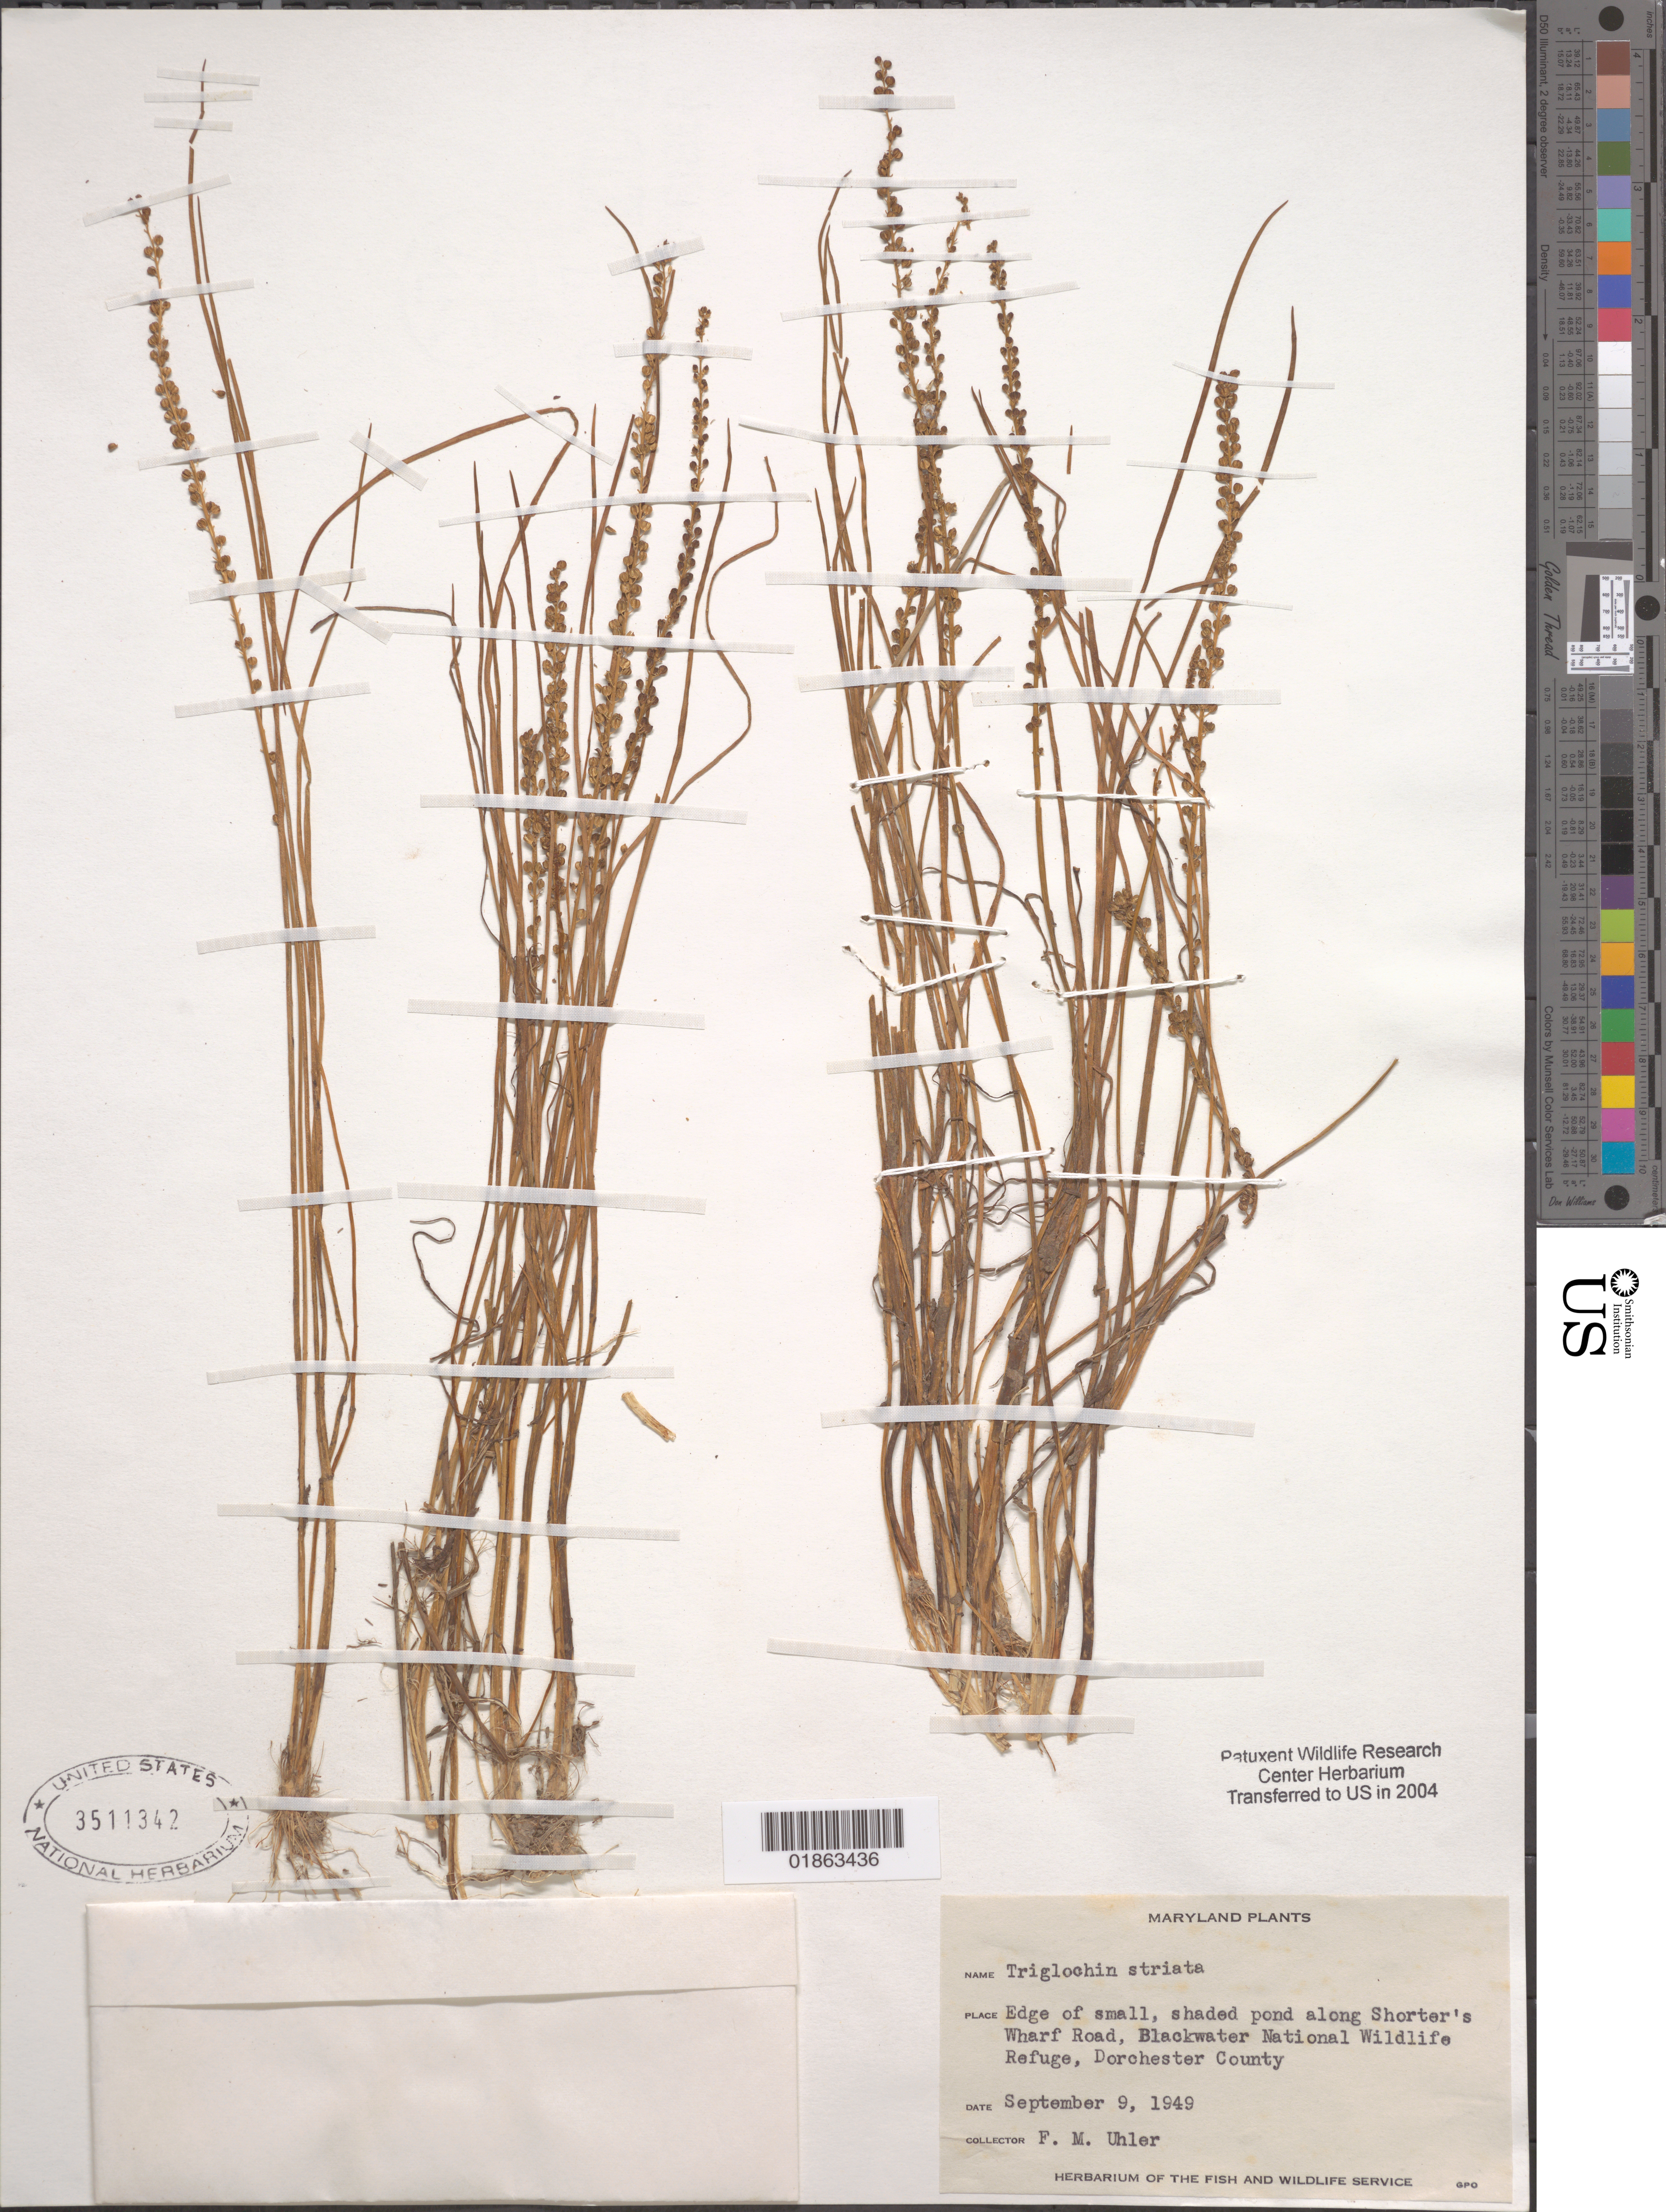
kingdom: Plantae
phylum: Tracheophyta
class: Liliopsida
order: Alismatales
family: Juncaginaceae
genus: Triglochin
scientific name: Triglochin striata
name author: Ruiz & Pav.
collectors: F. M. Uhler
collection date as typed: September 9, 1949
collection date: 1949-09-09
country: United States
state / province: Maryland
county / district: Dorchester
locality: Edge of small, shaded pond along Shorter's Wharf Road, Blackwater National Wildlife Refuge.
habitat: Edge of small, shaded pond.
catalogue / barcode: US 3511342